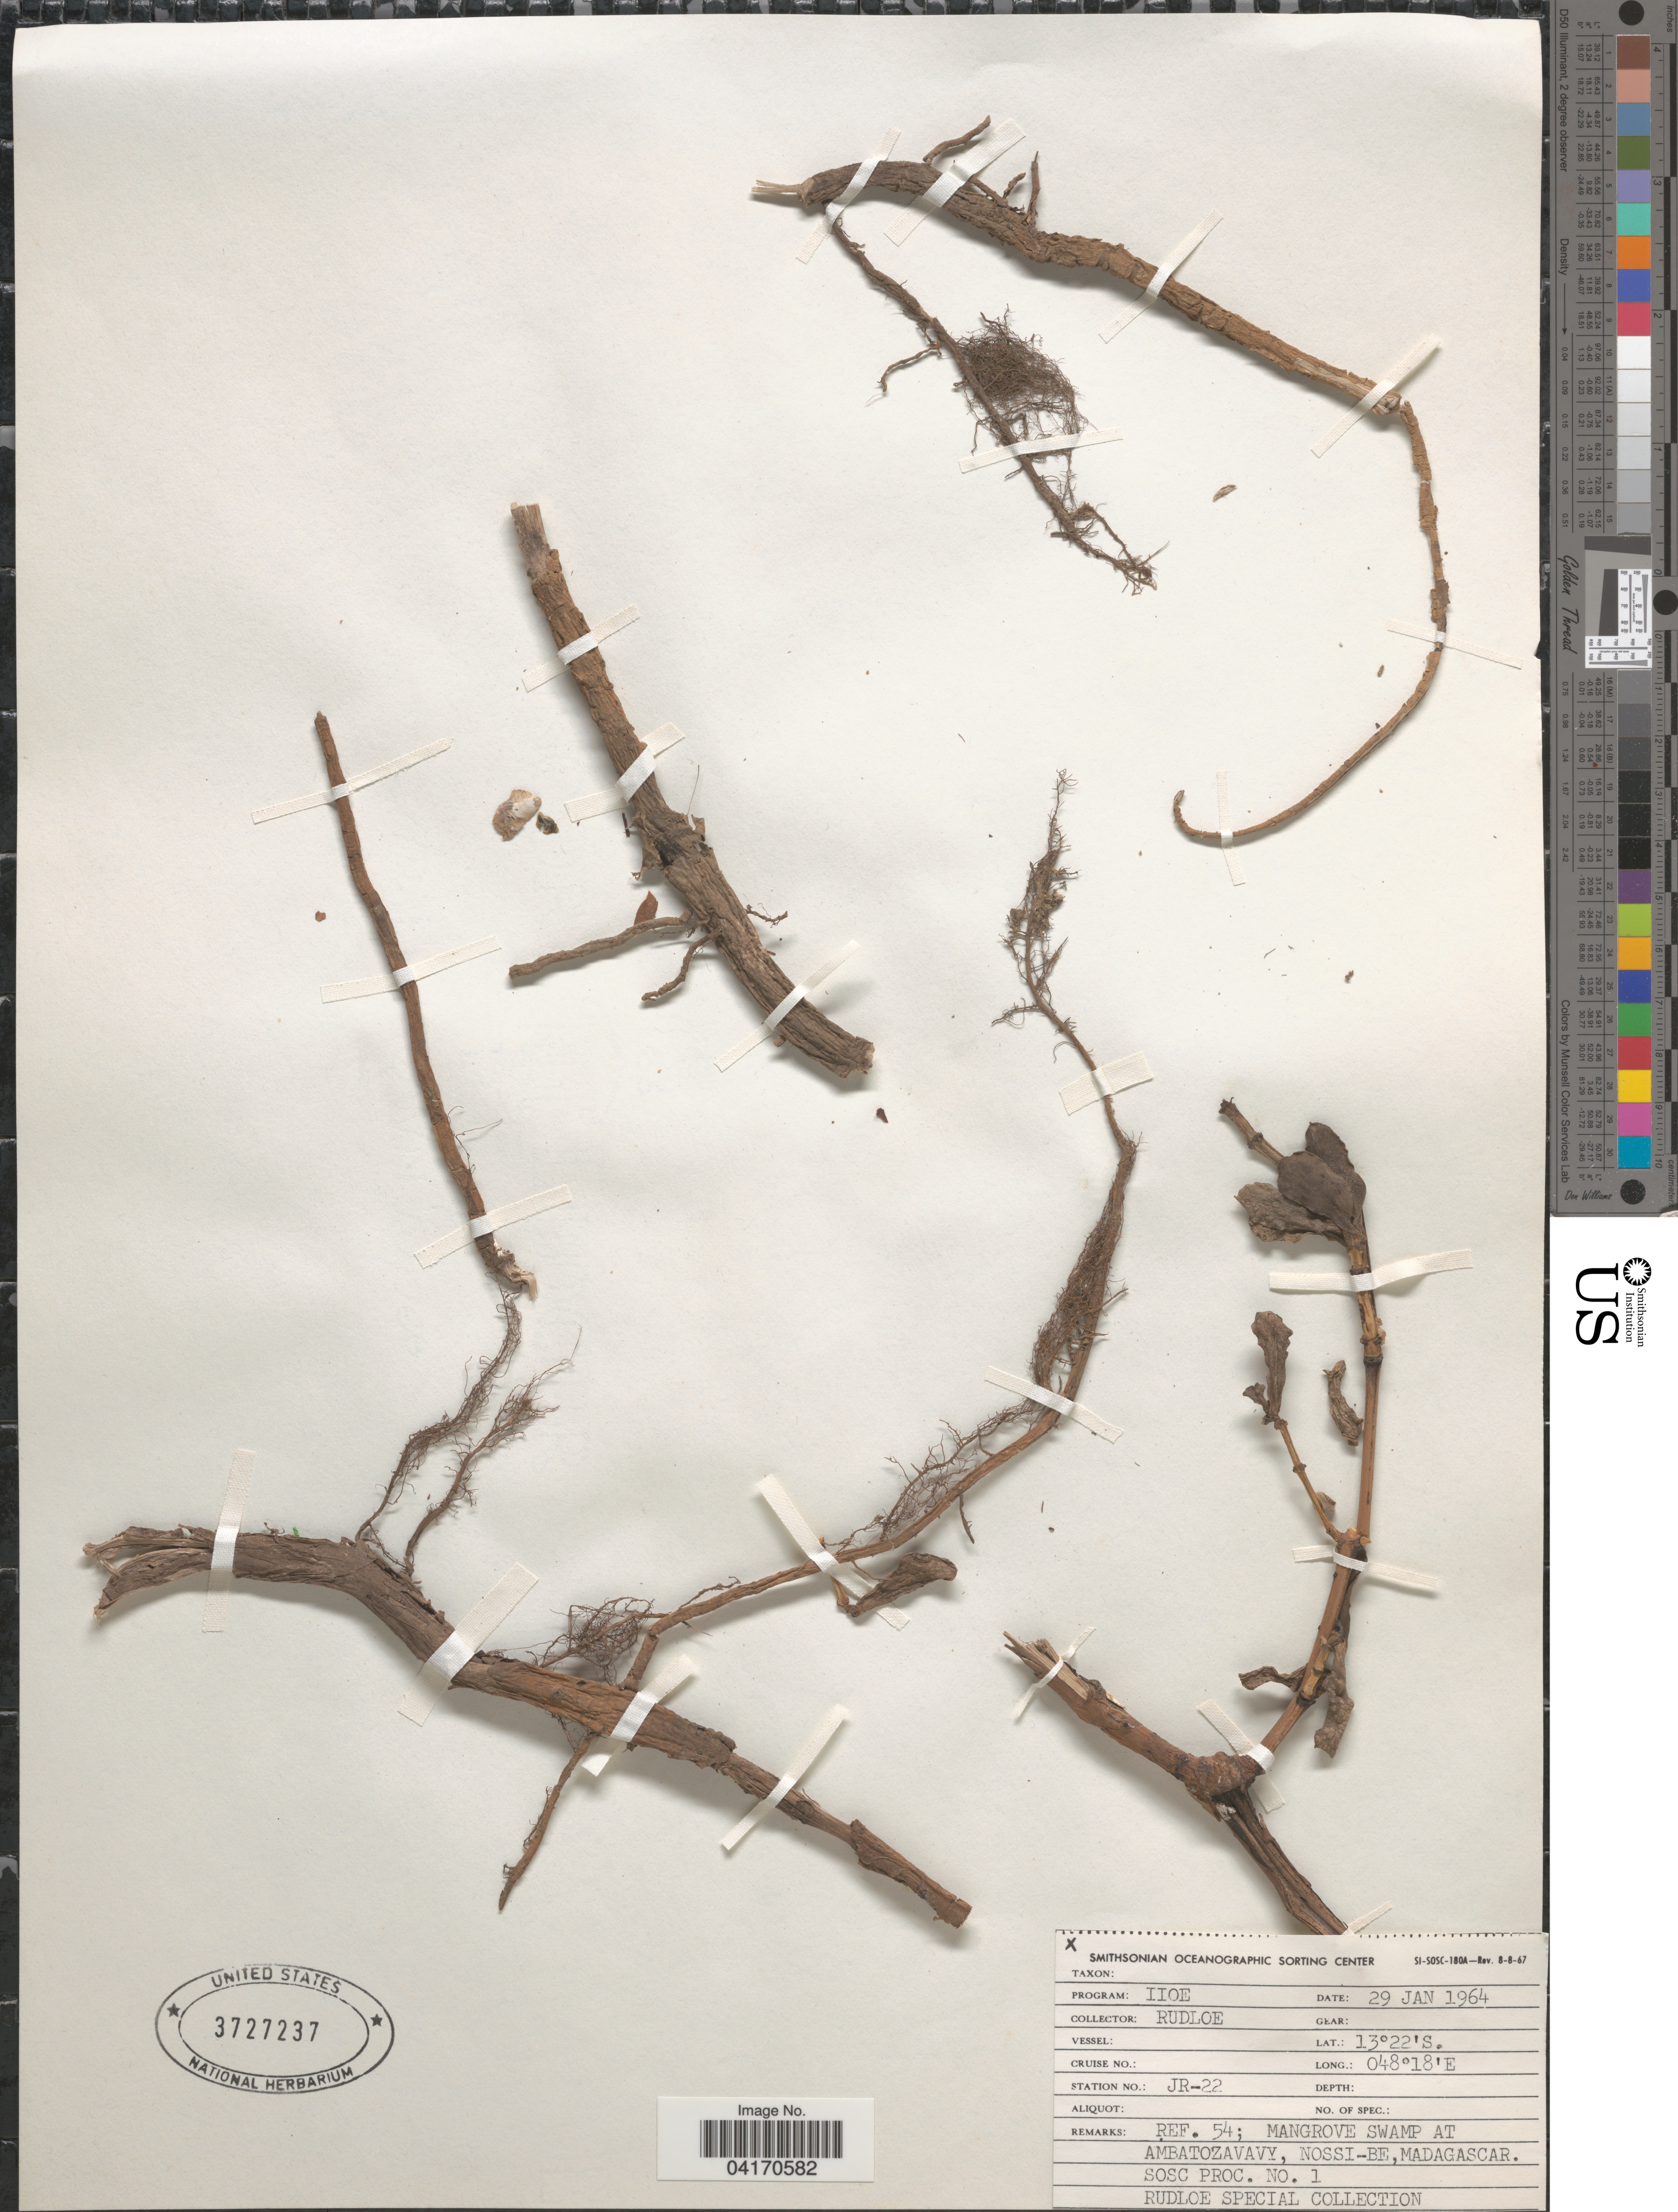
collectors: Rudloe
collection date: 1964-01-29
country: Madagascar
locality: REF. 54; Mangrove swamp at Ambatozavavy, Nossi-BE. SOSC Proc. No. 1.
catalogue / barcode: US 3727237